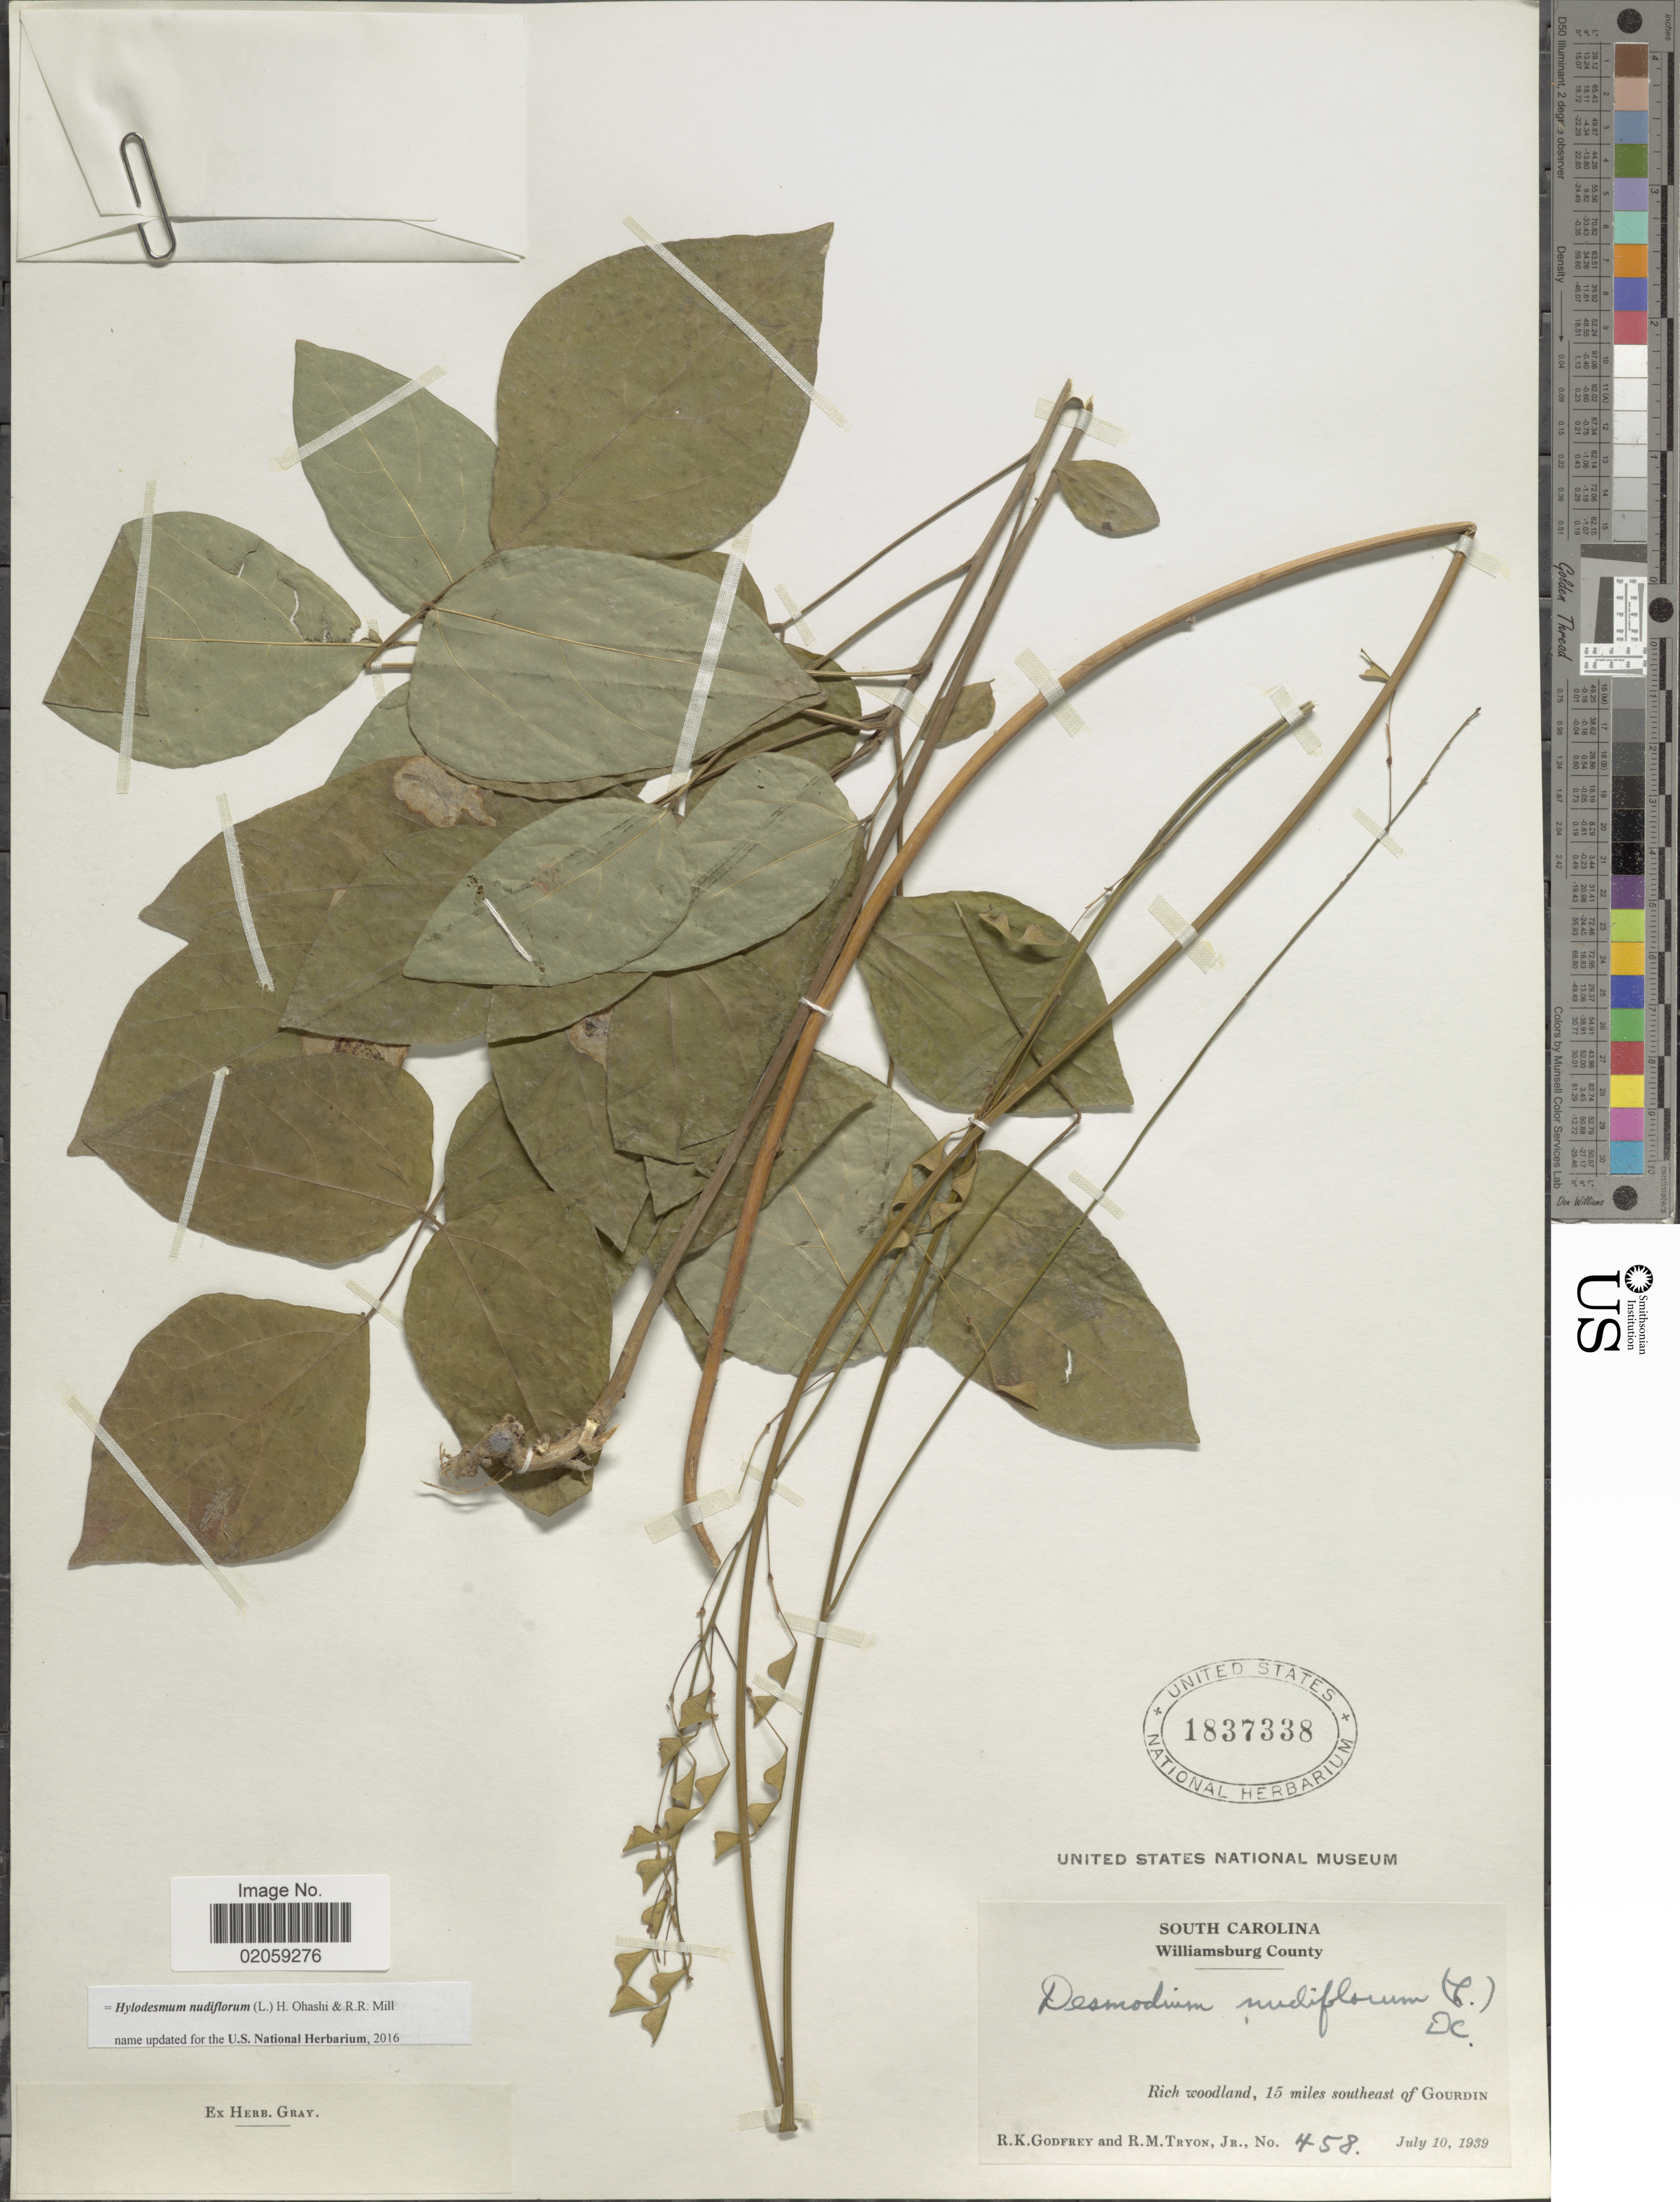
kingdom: Plantae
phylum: Tracheophyta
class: Magnoliopsida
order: Fabales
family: Fabaceae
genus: Hylodesmum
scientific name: Hylodesmum nudiflorum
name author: (L.) H. Ohashi & R.R. Mill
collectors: R. K. Godfrey & R. M. Tryon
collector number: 458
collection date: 1939-07-10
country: United States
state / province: South Carolina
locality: Williamsburg County, 15 miles southeast of Gourdin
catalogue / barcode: US 1837338